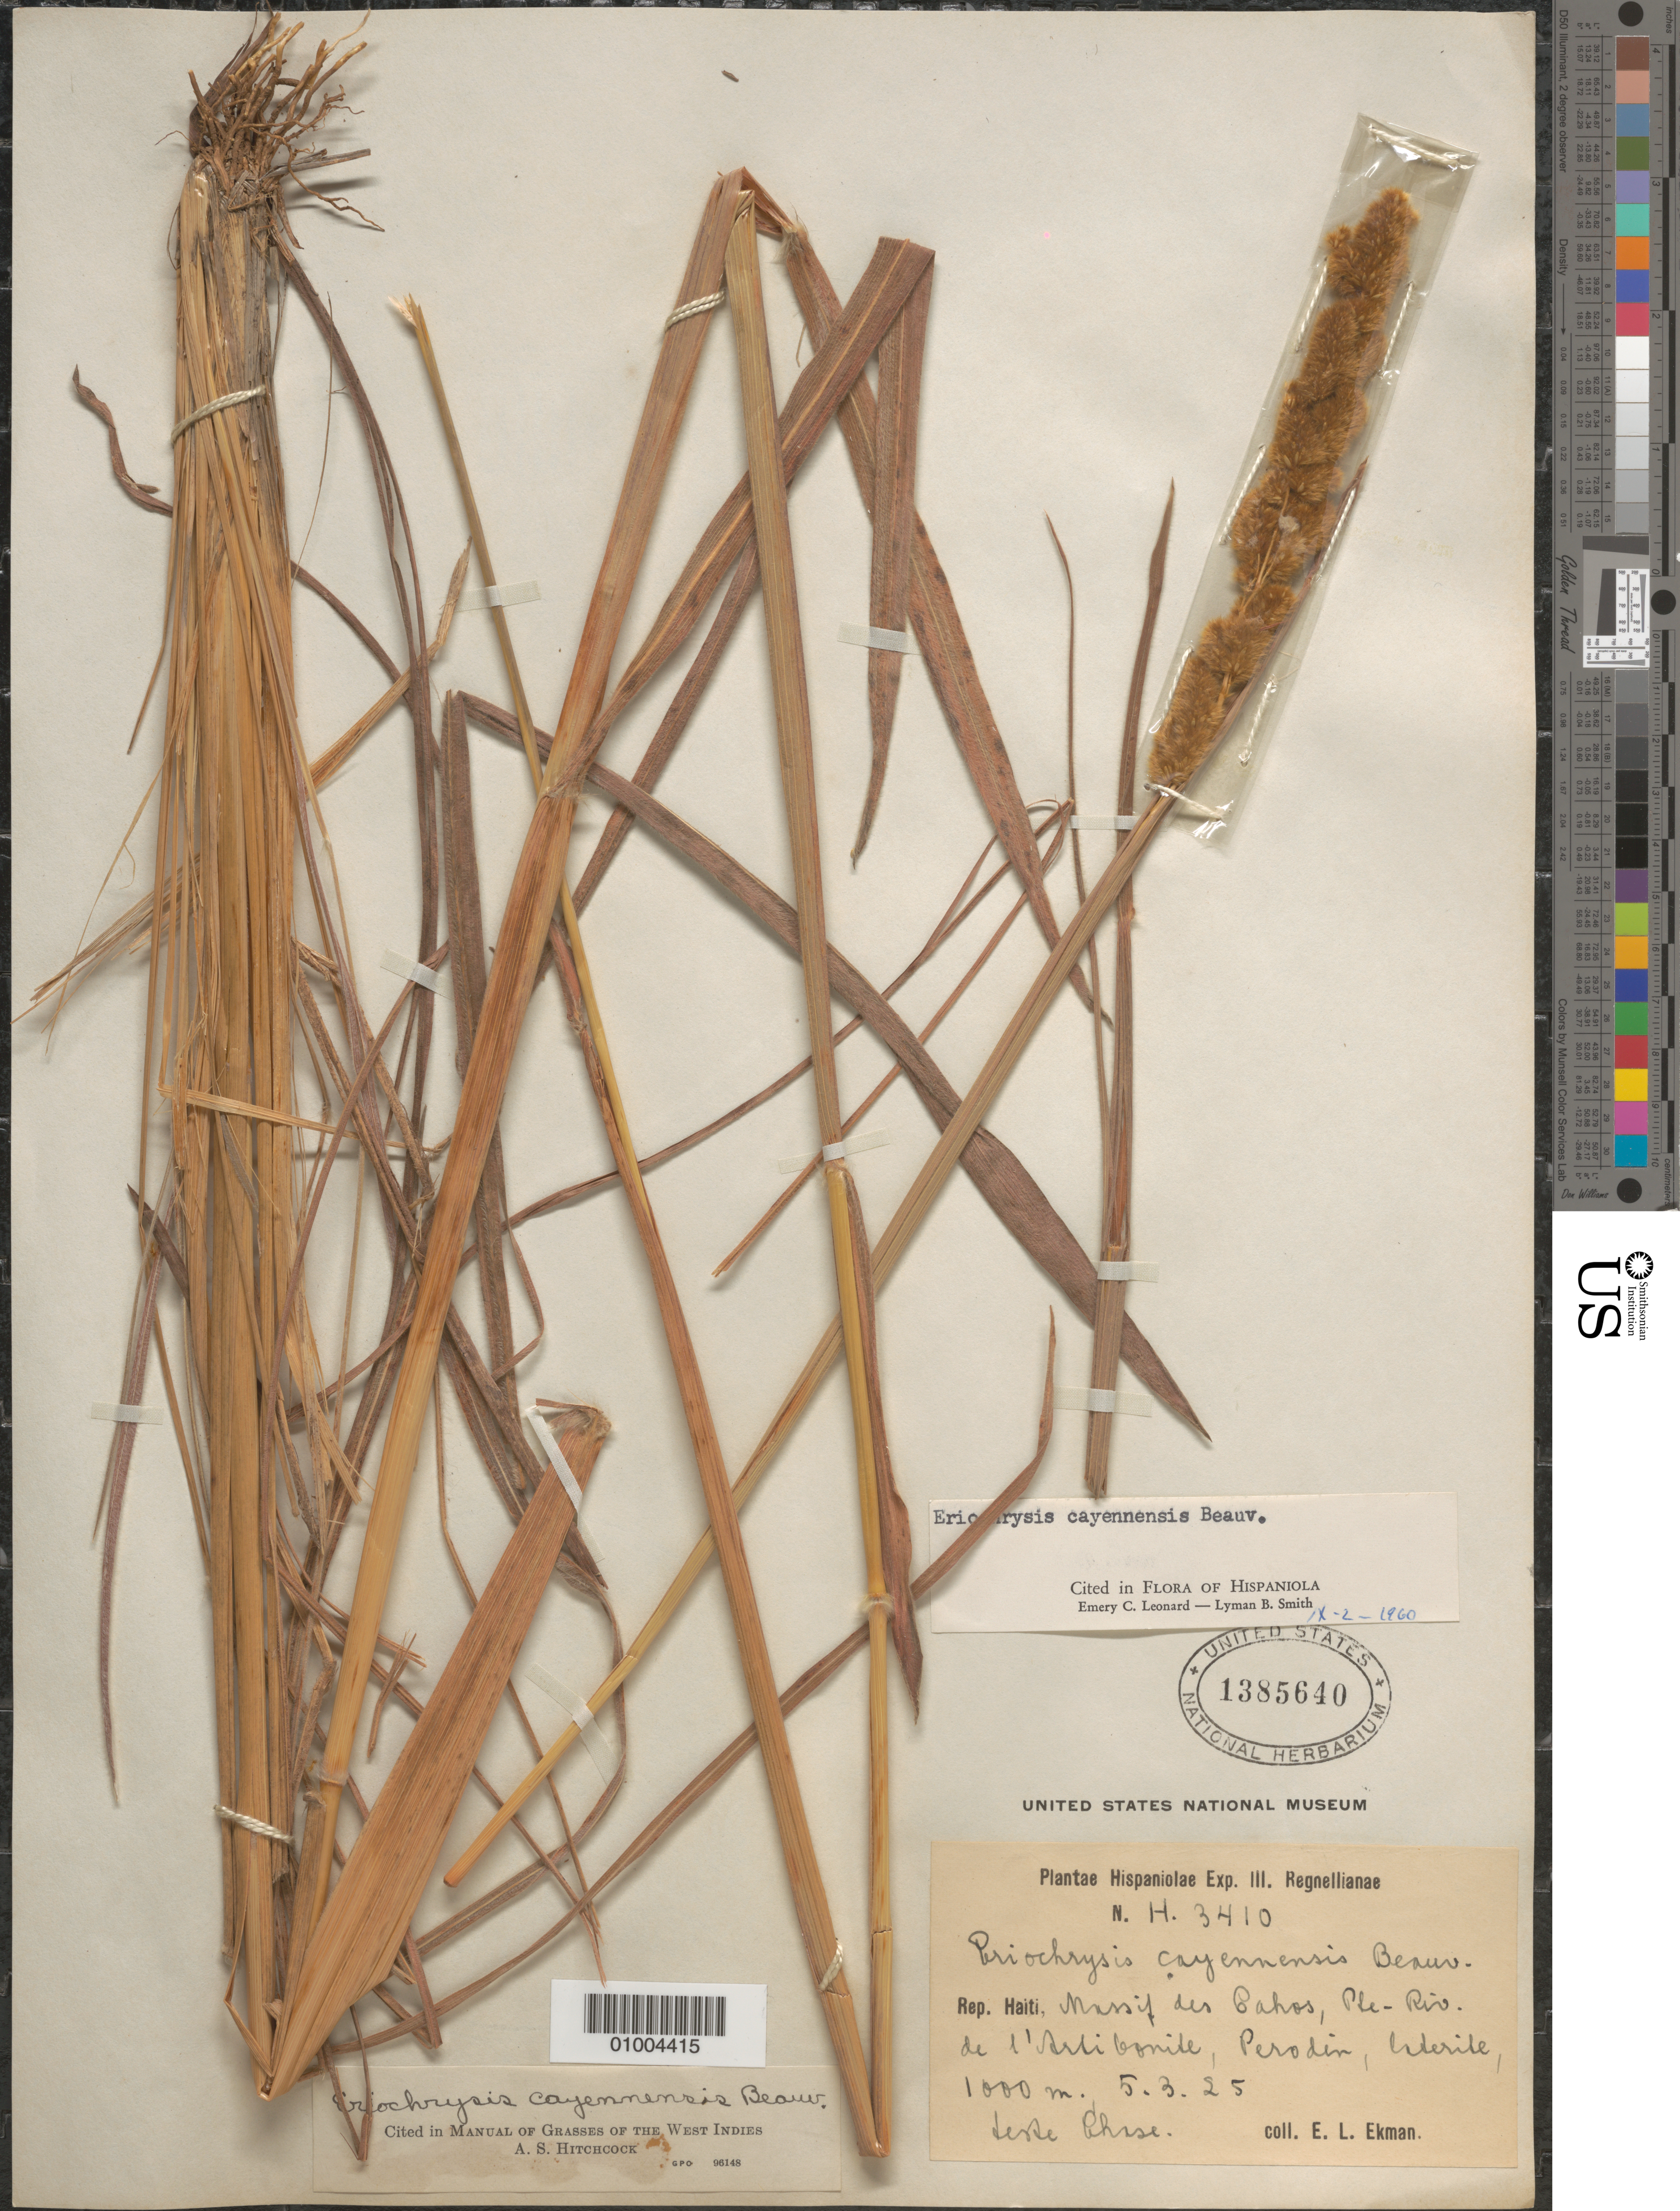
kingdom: Plantae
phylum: Tracheophyta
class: Liliopsida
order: Poales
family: Poaceae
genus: Eriochrysis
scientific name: Eriochrysis cayennensis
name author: P. Beauv.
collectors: E. L. Ekman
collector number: H 3410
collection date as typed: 05 Mar 1925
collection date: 1925-03-05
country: Haiti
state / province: Artibonite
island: Hispaniola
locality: Massif des Cahos, Pte-Rio, Perodin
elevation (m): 1000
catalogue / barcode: US 1385640